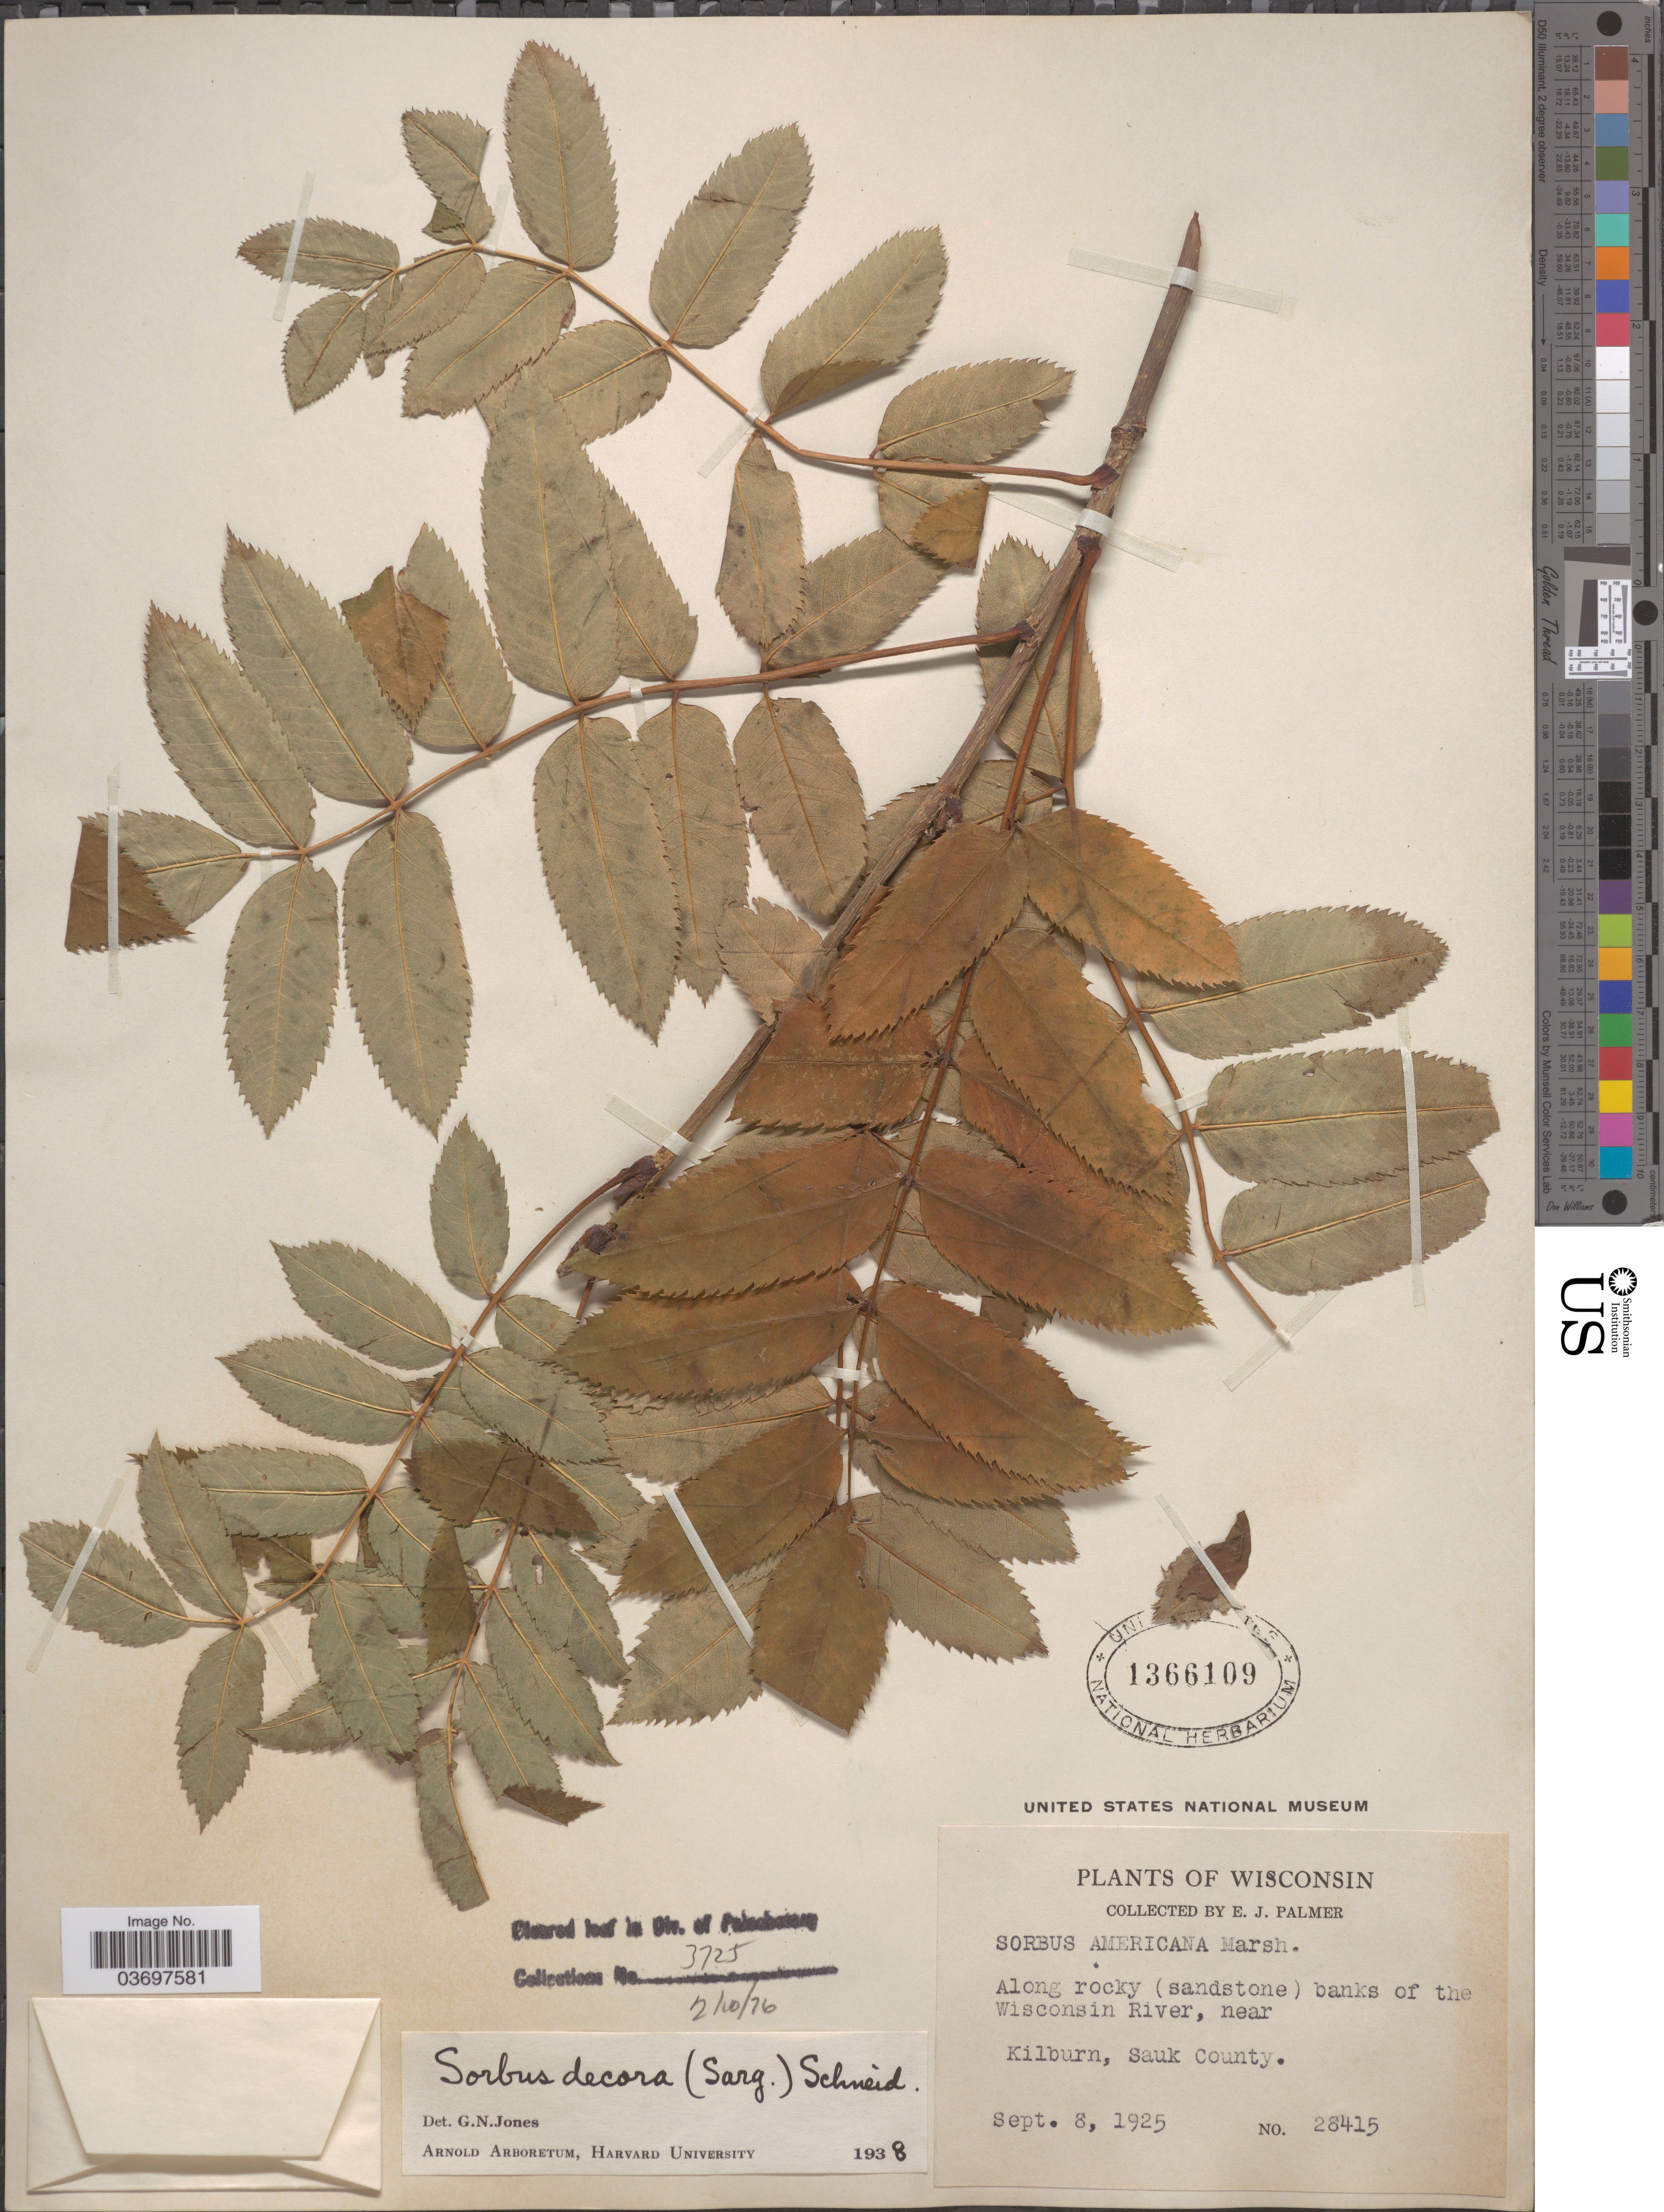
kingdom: Plantae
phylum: Tracheophyta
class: Magnoliopsida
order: Rosales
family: Rosaceae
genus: Sorbus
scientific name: Sorbus decora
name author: (Sarg.) C.K. Schneid.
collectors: E. J. Palmer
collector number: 28415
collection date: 1925-09-08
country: United States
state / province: Wisconsin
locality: Along rocky (sandstone) banks of the Wisconsin River, near Kilburn, Sauk County.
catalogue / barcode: US 1366109